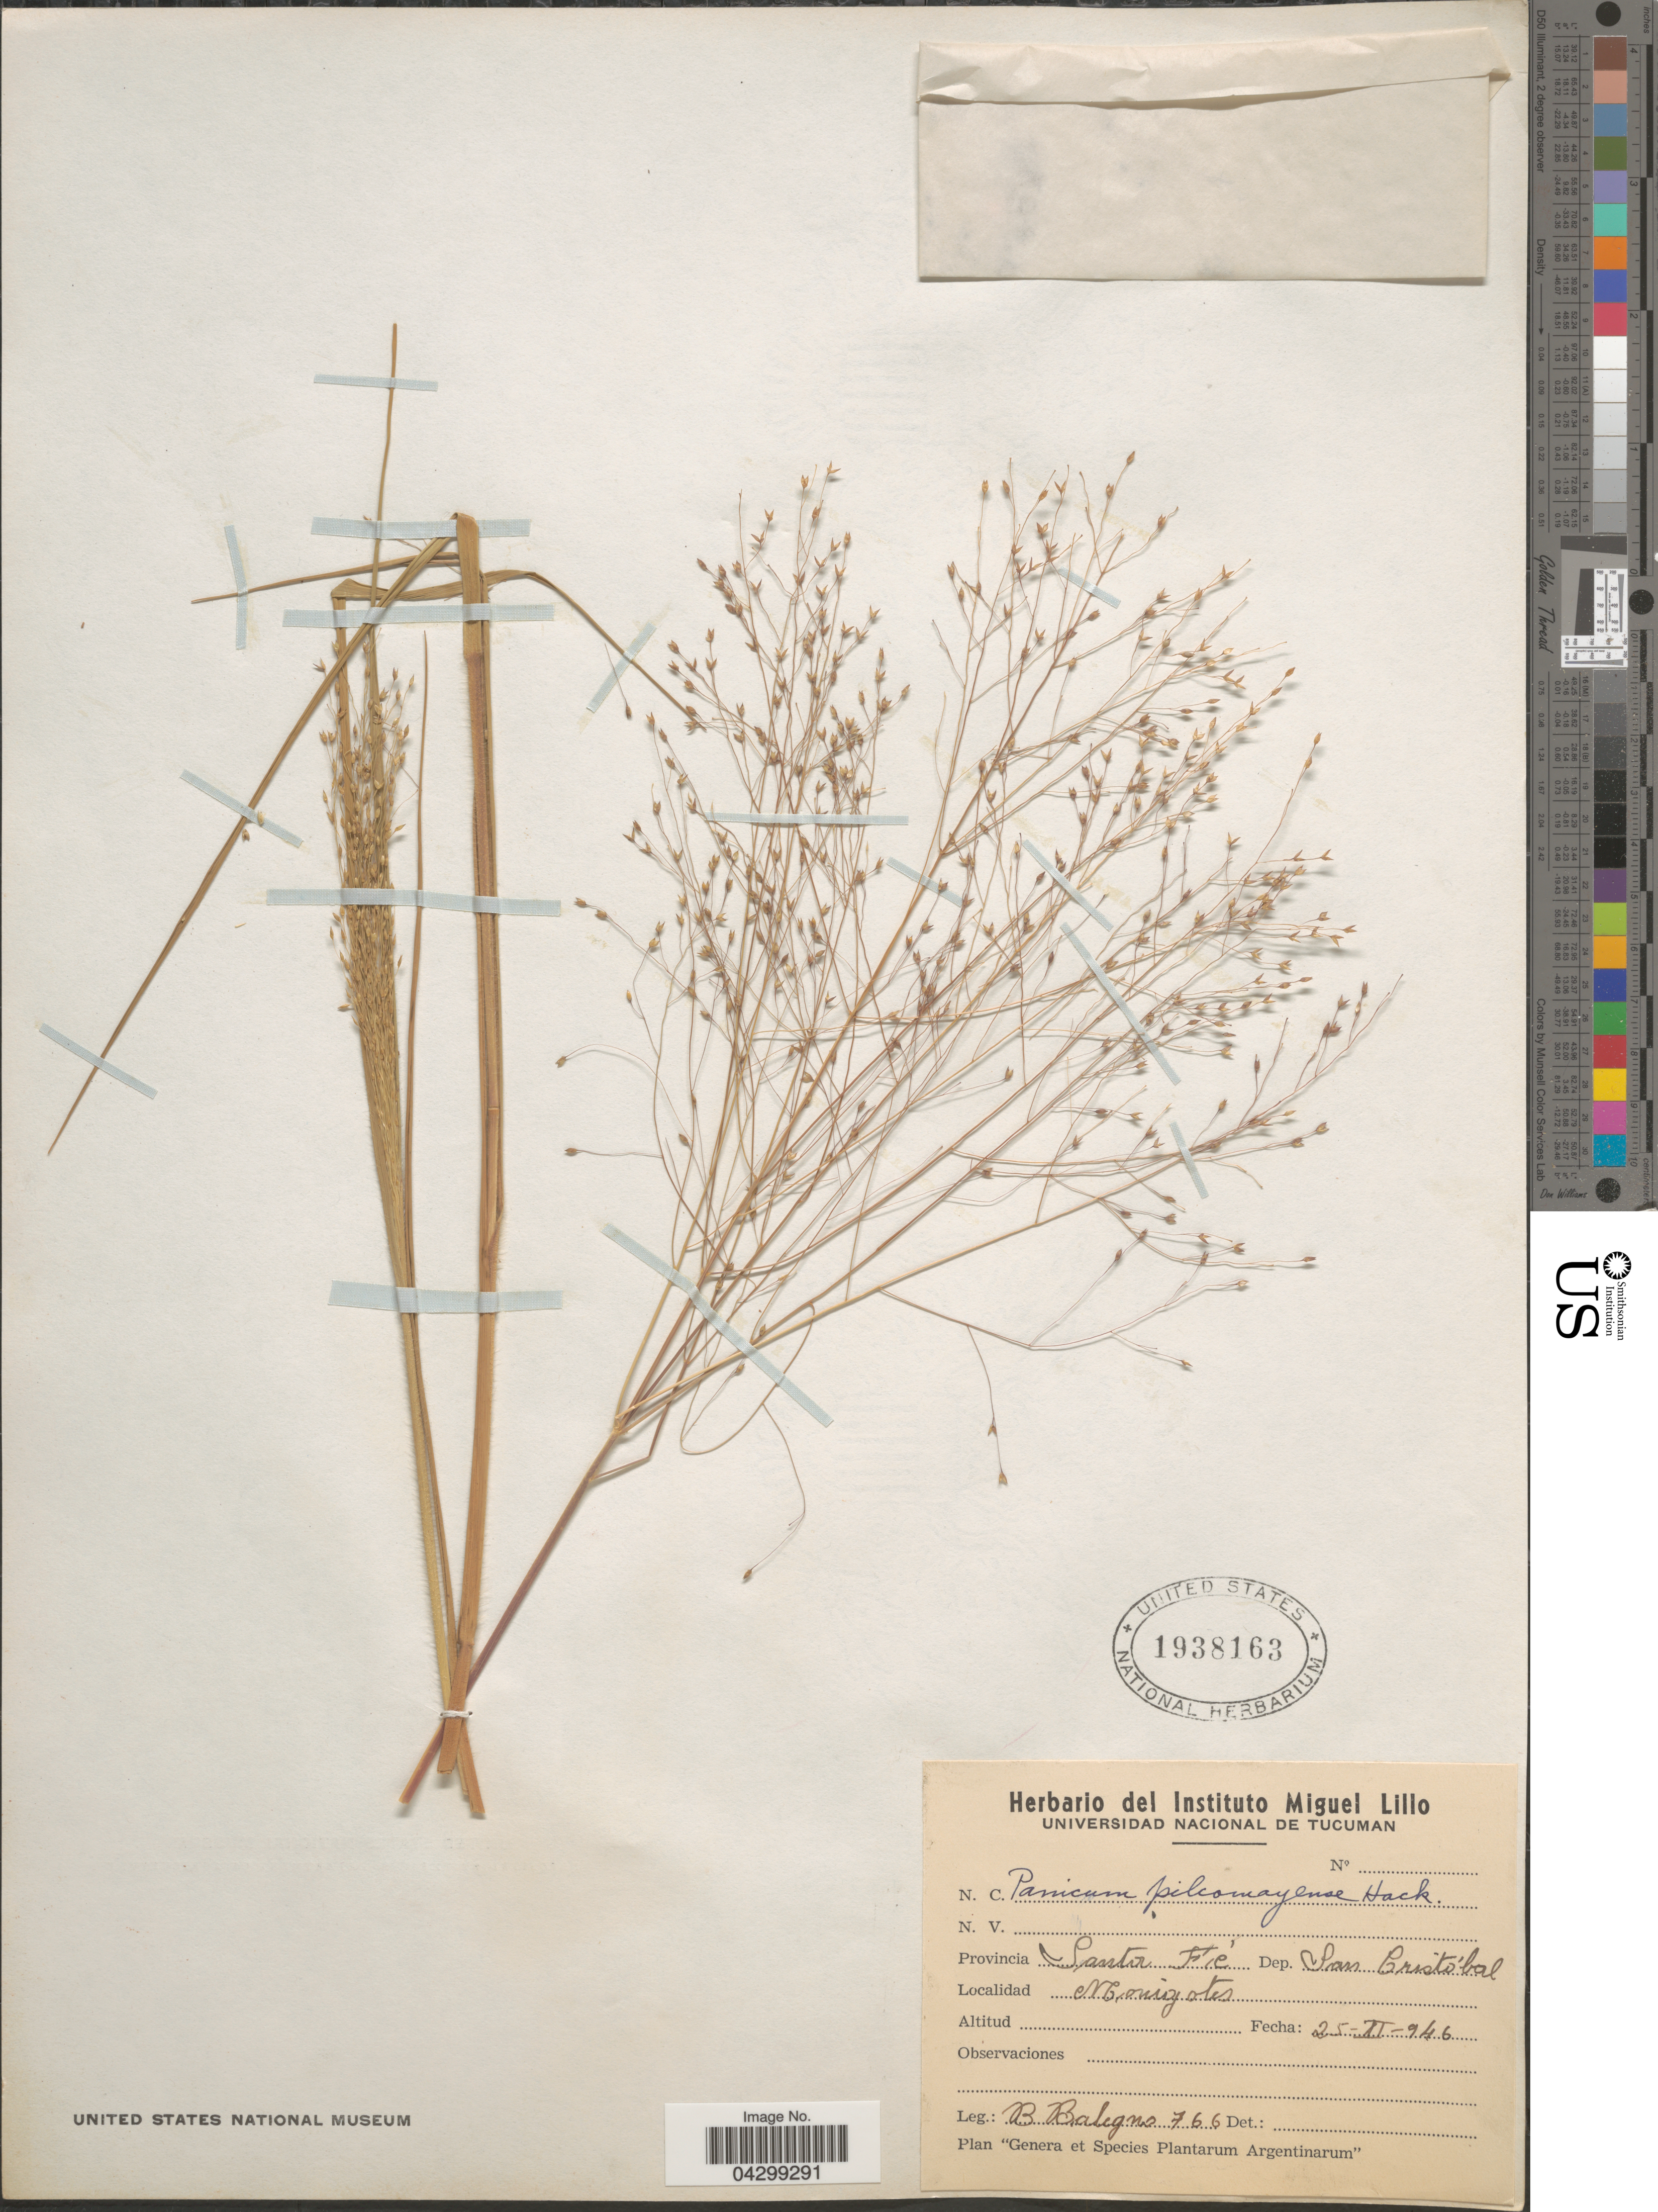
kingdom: Plantae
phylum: Tracheophyta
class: Liliopsida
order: Poales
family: Poaceae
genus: Panicum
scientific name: Panicum bergii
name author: Arechav.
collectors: B. Balegno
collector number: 766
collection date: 1946-11-25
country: Argentina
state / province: Santa Fe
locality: Dep. San Cristóbal. N. Monigotes.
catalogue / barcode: US 1938163